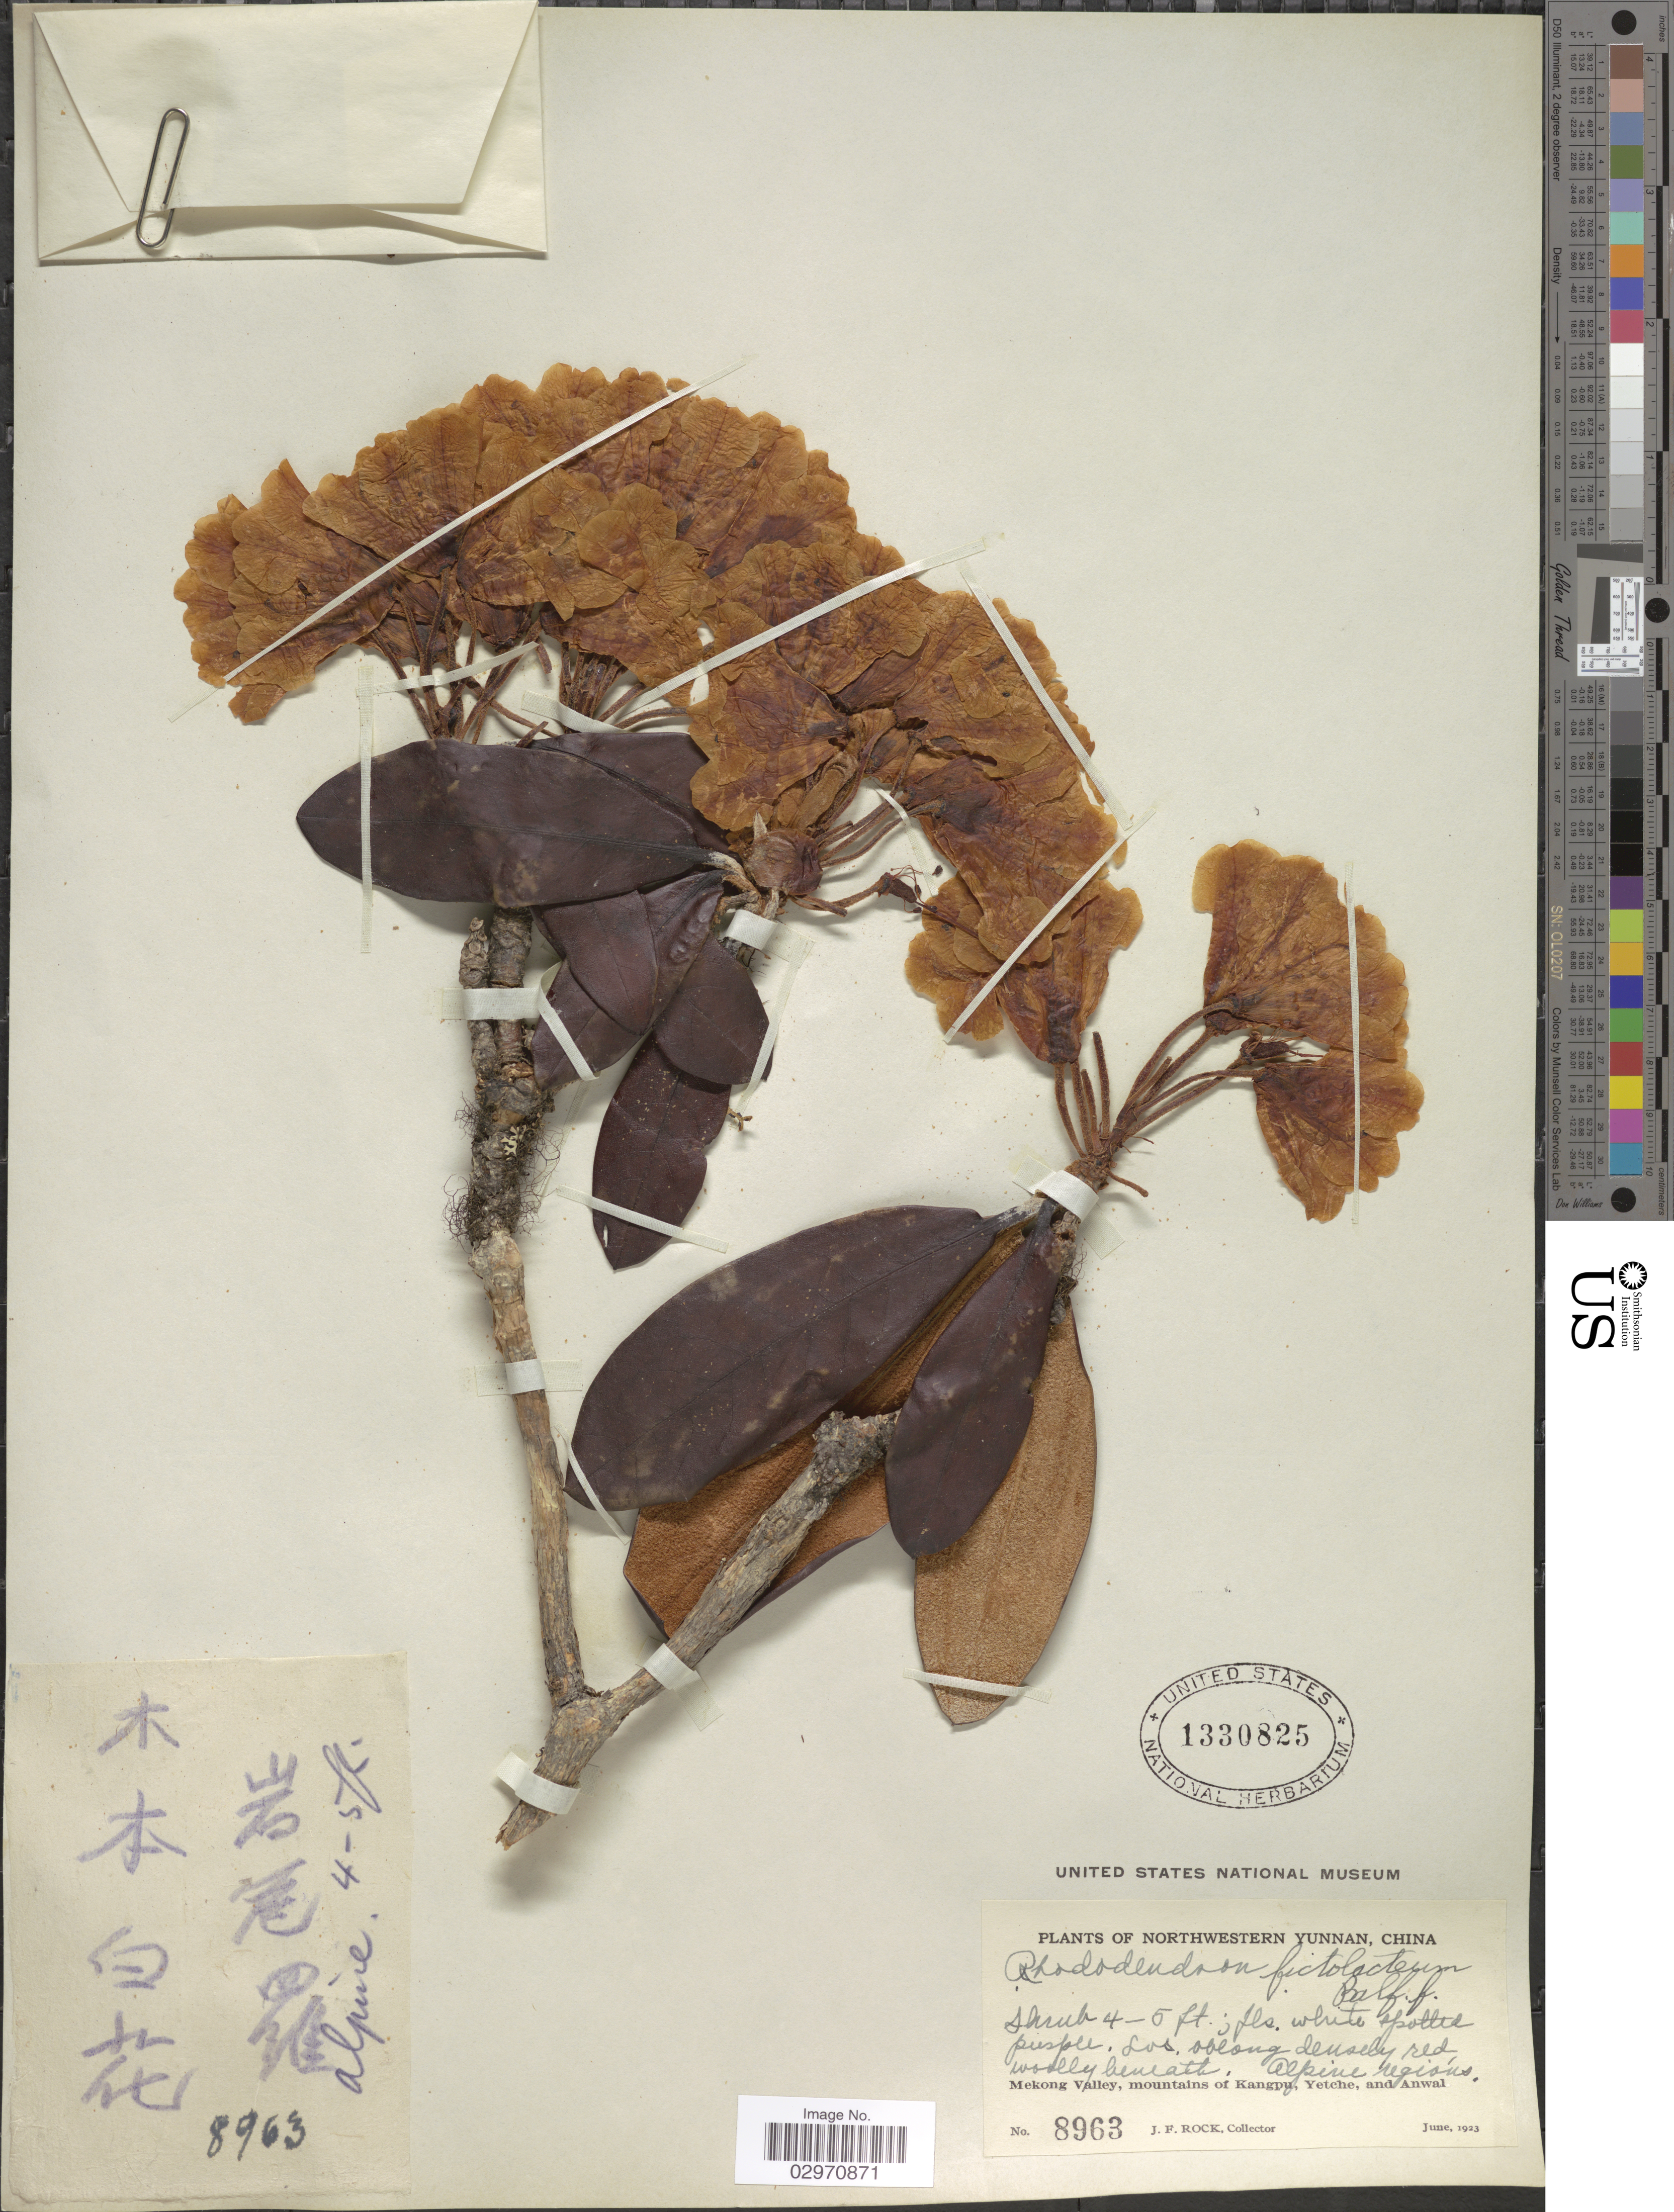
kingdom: Plantae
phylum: Tracheophyta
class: Magnoliopsida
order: Ericales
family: Ericaceae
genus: Rhododendron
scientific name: Rhododendron fictolacteum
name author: Balf. f.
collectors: J. Rock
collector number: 8963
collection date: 1923-06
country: China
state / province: Yunnan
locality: Northwestern Yunnan. Mekong Valley, mountains of Kangpu, Yetche, and Anwal. Alpine regións.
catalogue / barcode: US 1330825